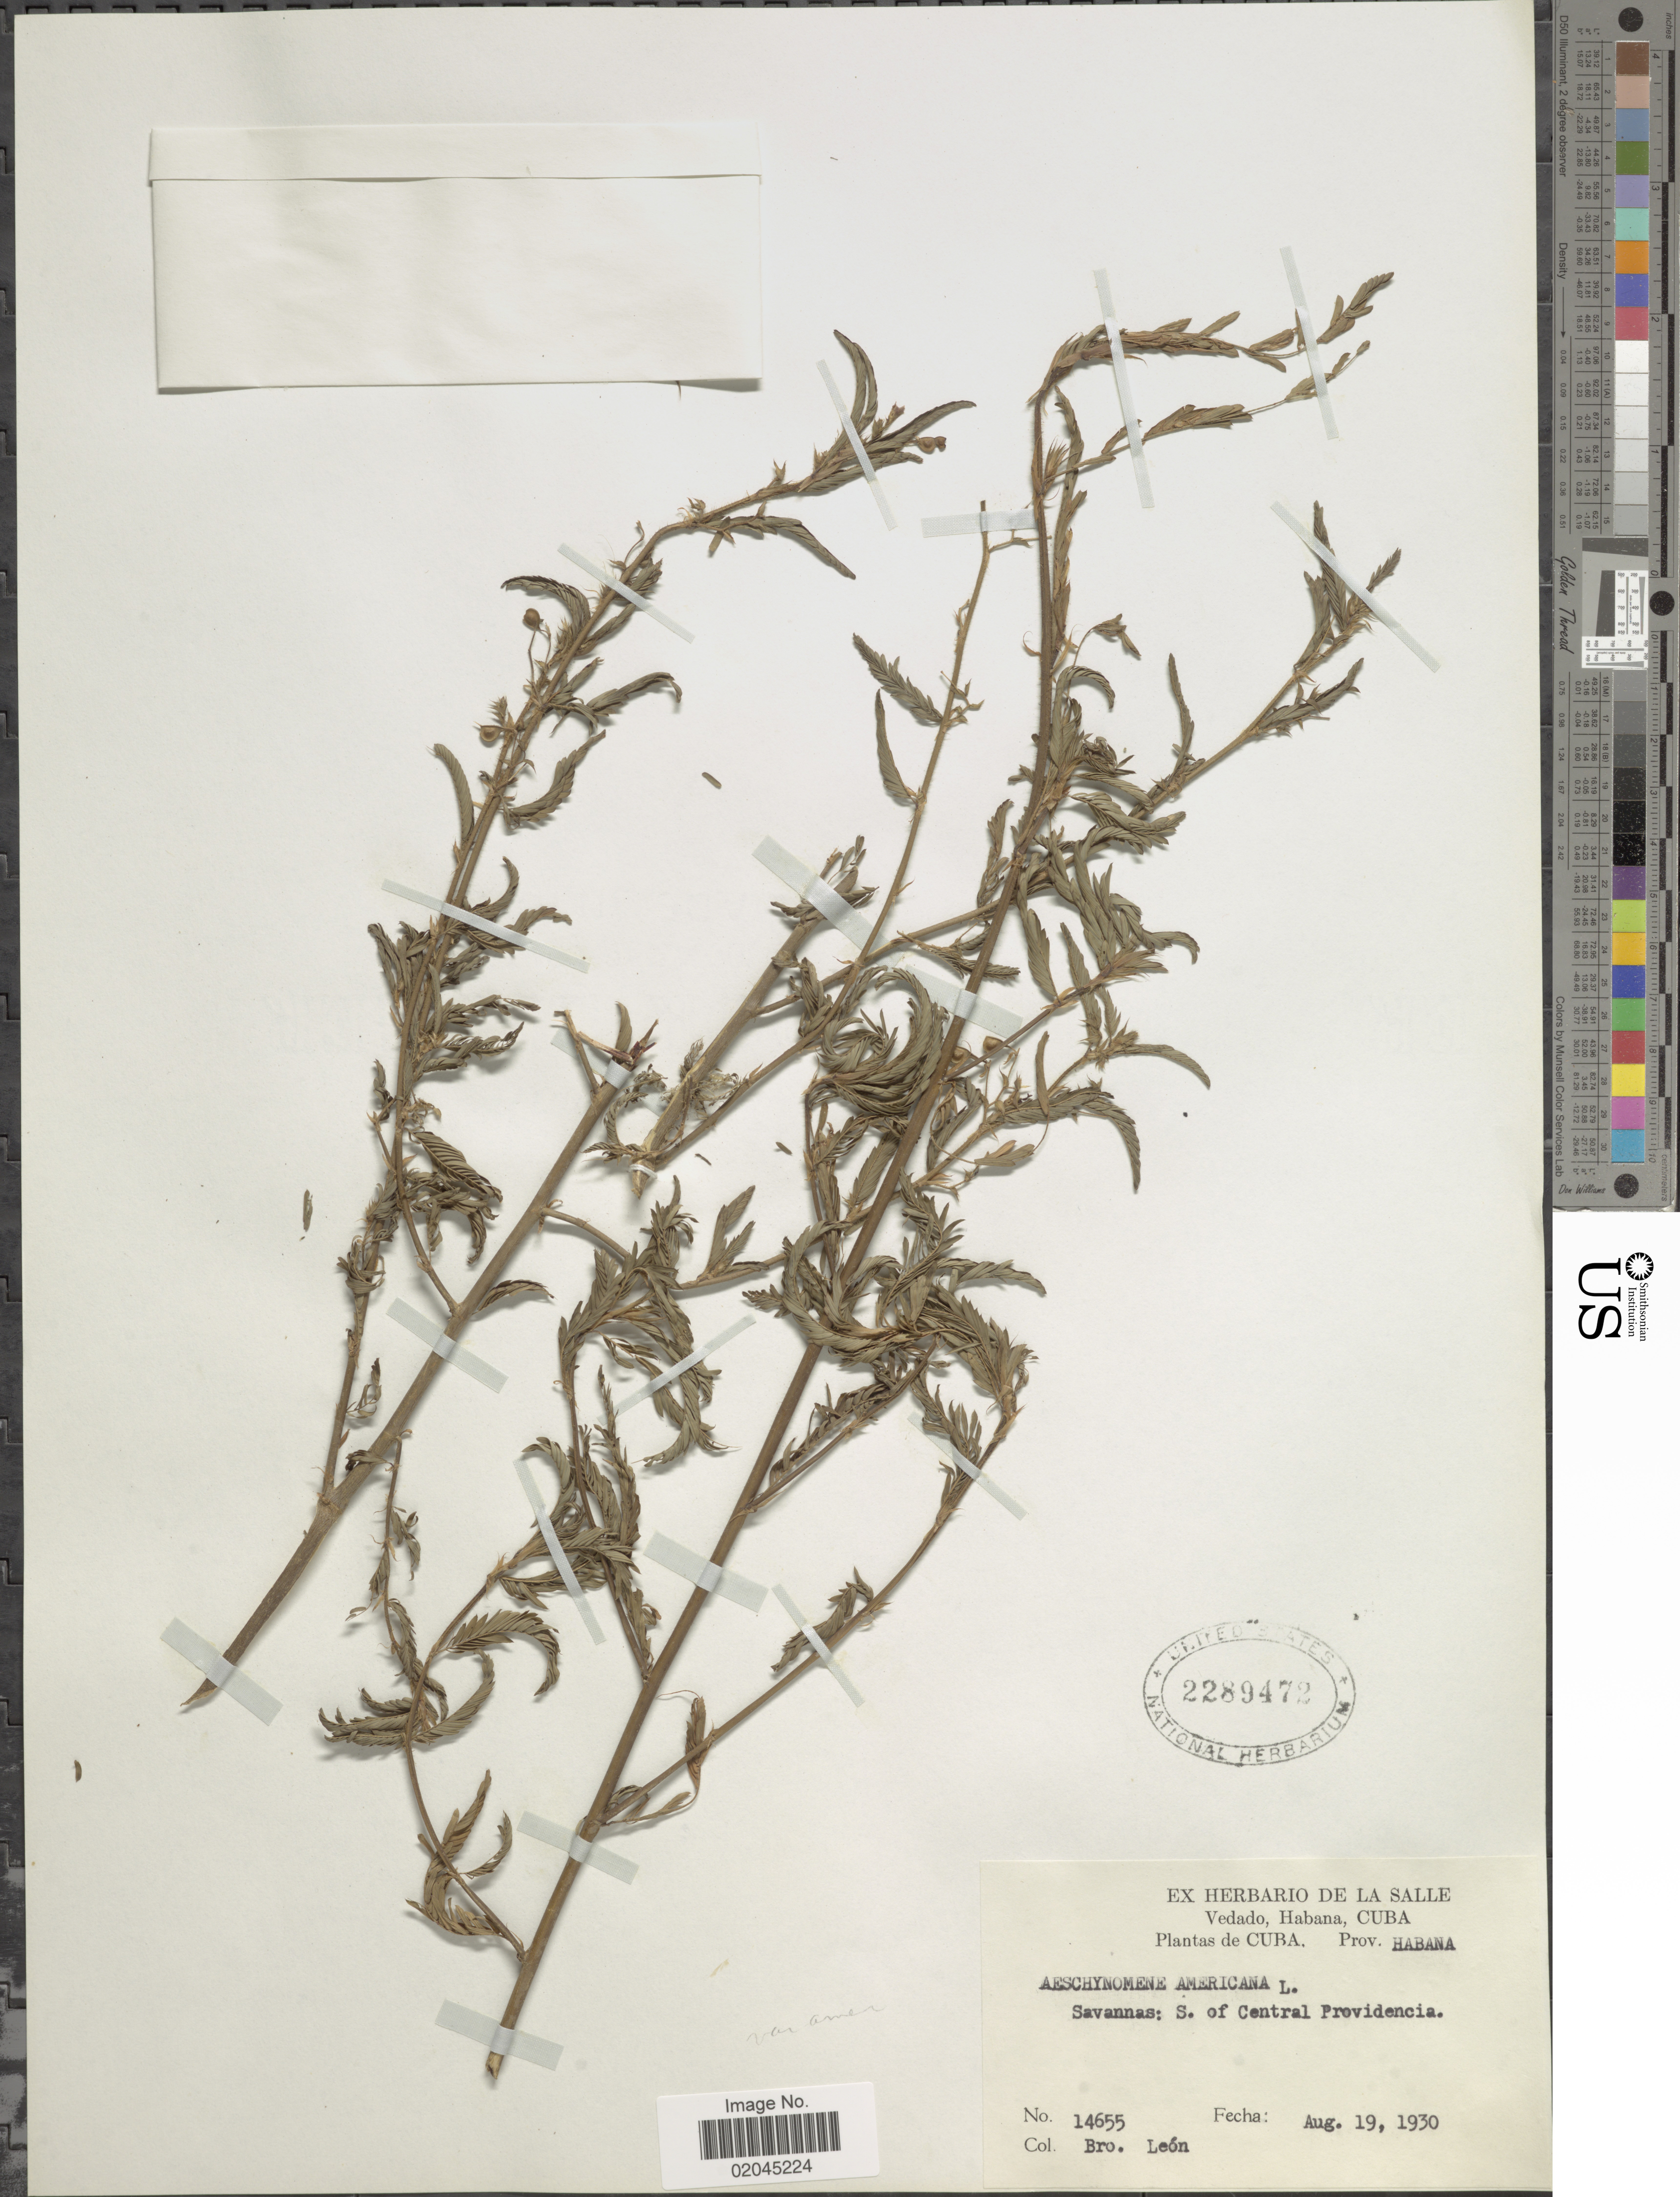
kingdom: Plantae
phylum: Tracheophyta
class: Magnoliopsida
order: Fabales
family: Fabaceae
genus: Aeschynomene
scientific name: Aeschynomene americana var. americana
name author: L.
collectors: Bro. León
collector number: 14655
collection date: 1930-08-19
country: Cuba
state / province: La Habana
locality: Prov. Habana, Savannas: S. of Central Providencia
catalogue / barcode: US 2289472